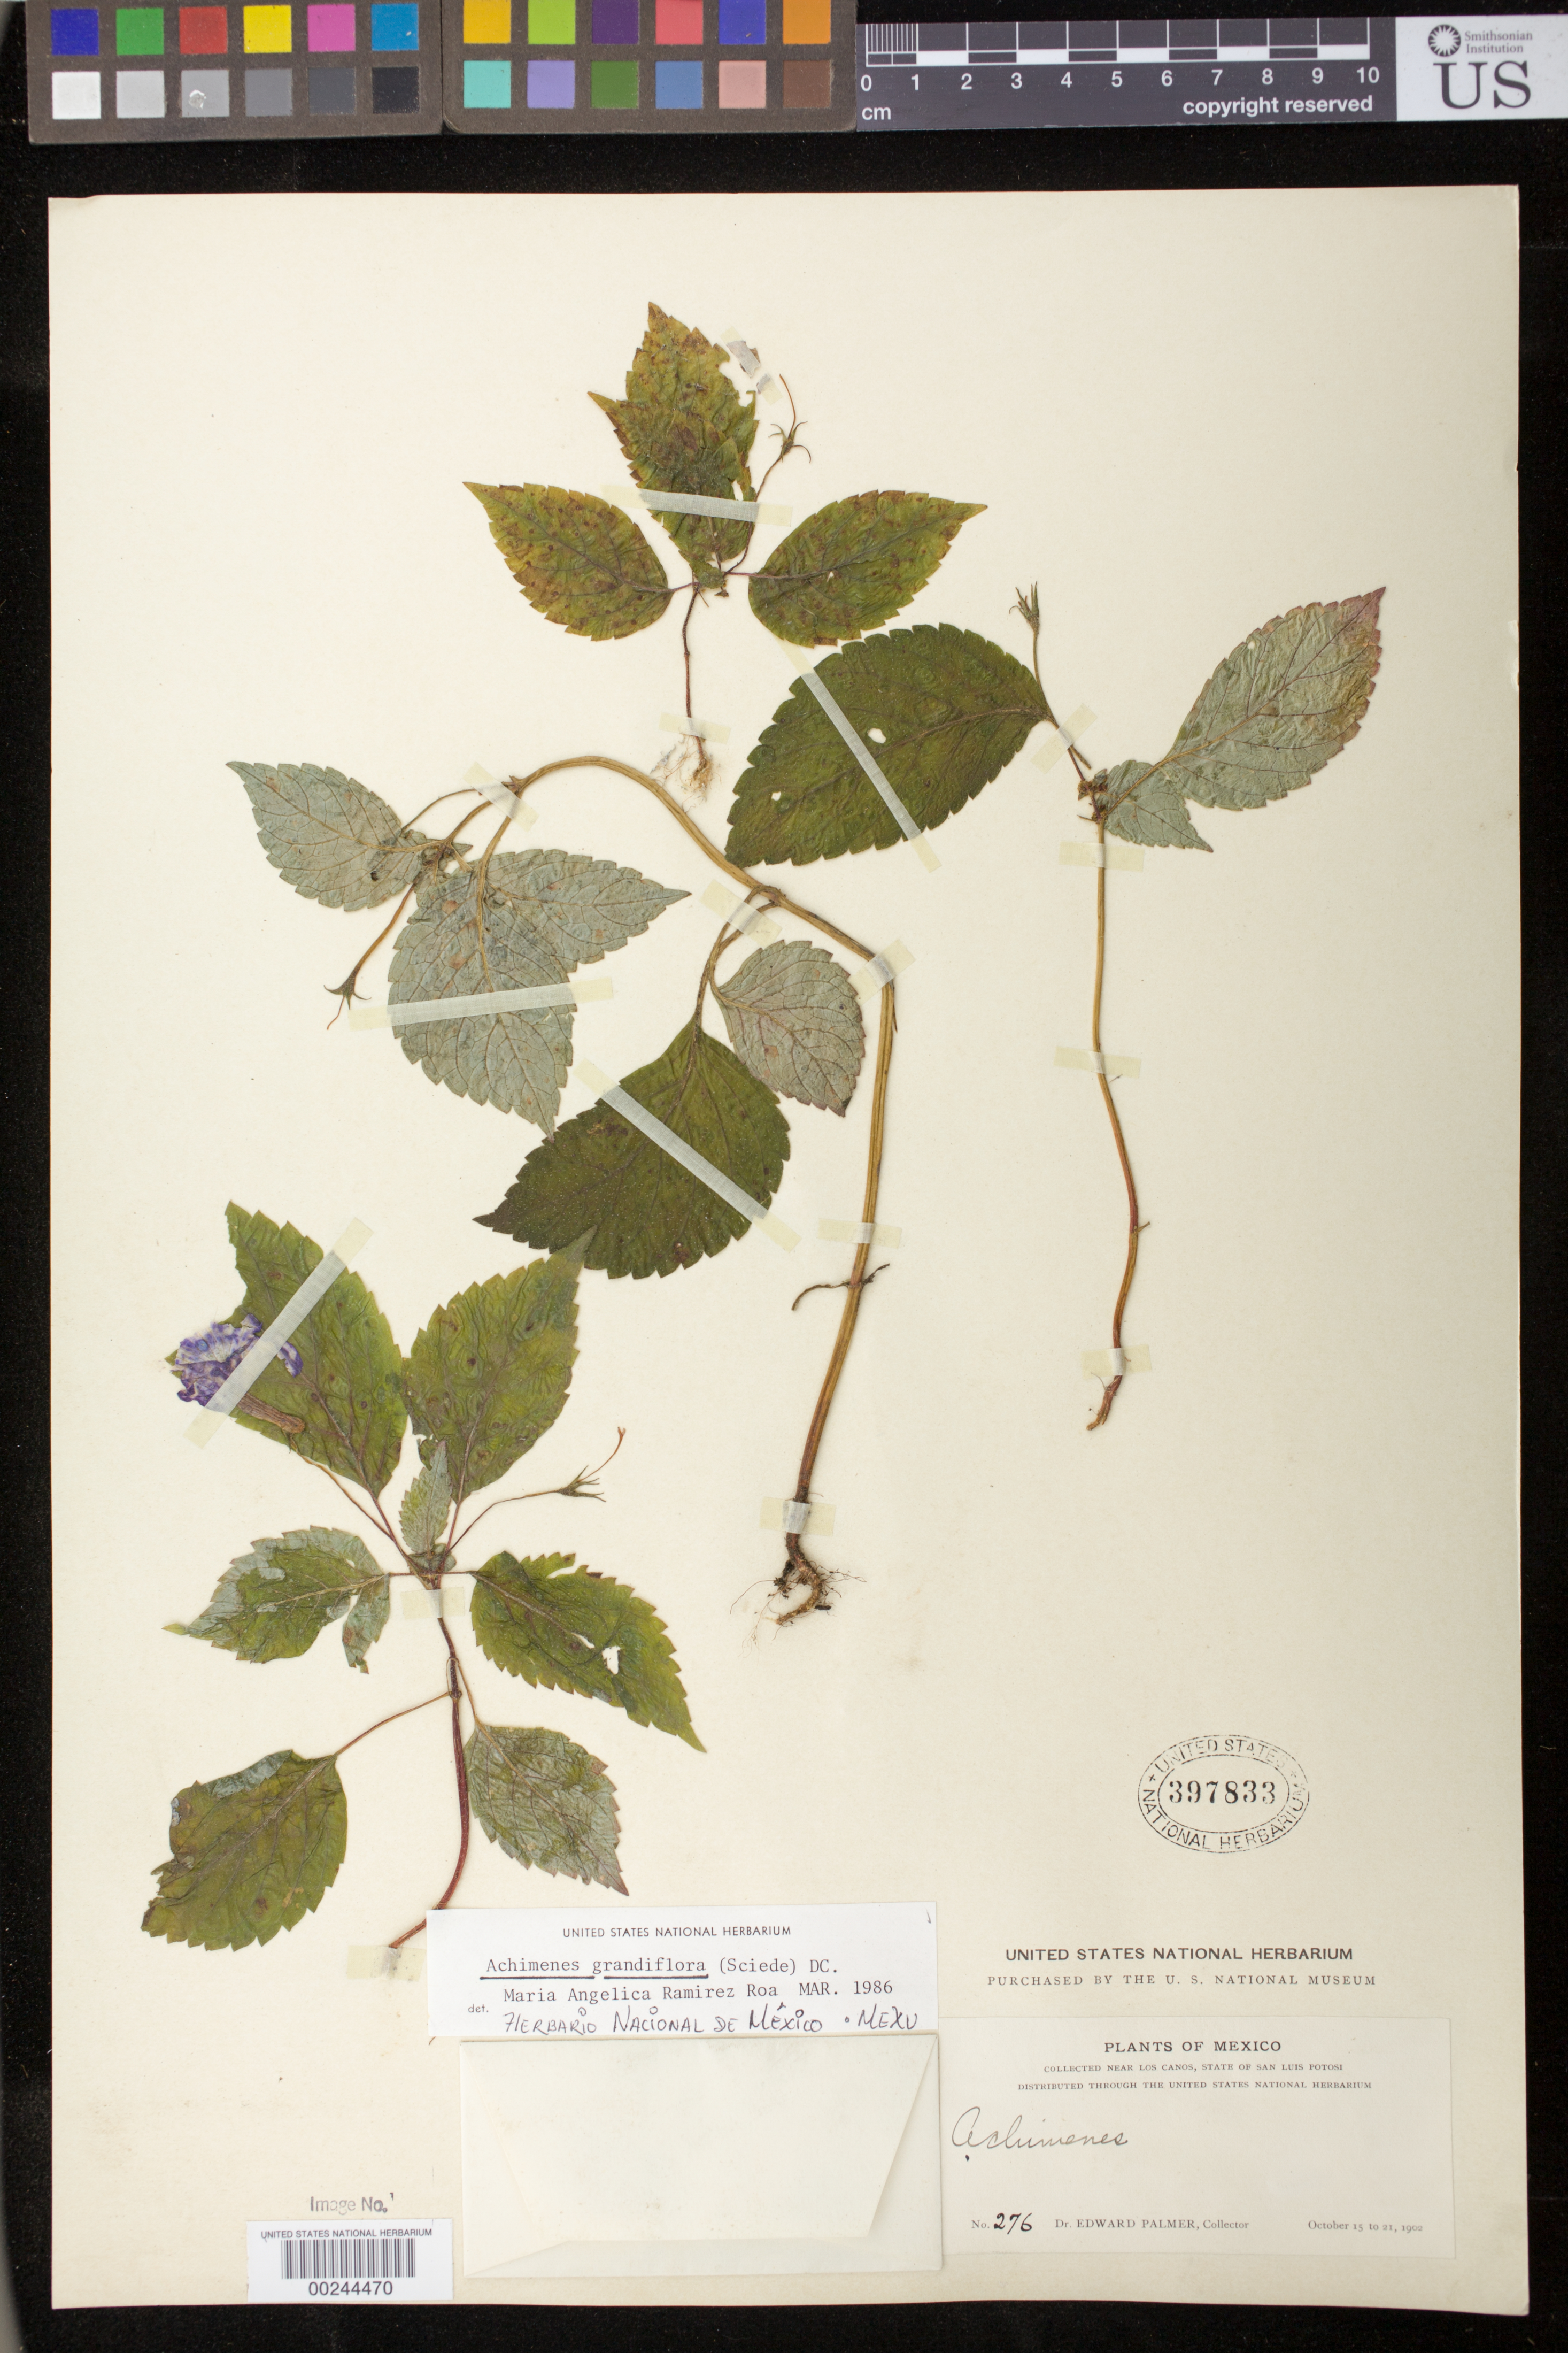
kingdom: Plantae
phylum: Tracheophyta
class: Magnoliopsida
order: Lamiales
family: Gesneriaceae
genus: Achimenes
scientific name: Achimenes grandiflora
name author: (Schiede) DC.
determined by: Ramírez-Roa, A.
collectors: E. Palmer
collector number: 276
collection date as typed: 15-21 Oct 1902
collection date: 1902-10-15/1902-10-21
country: Mexico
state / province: San Luis Potosi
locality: Near Los Canos, State of San Luis Potosi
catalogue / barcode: US 397833